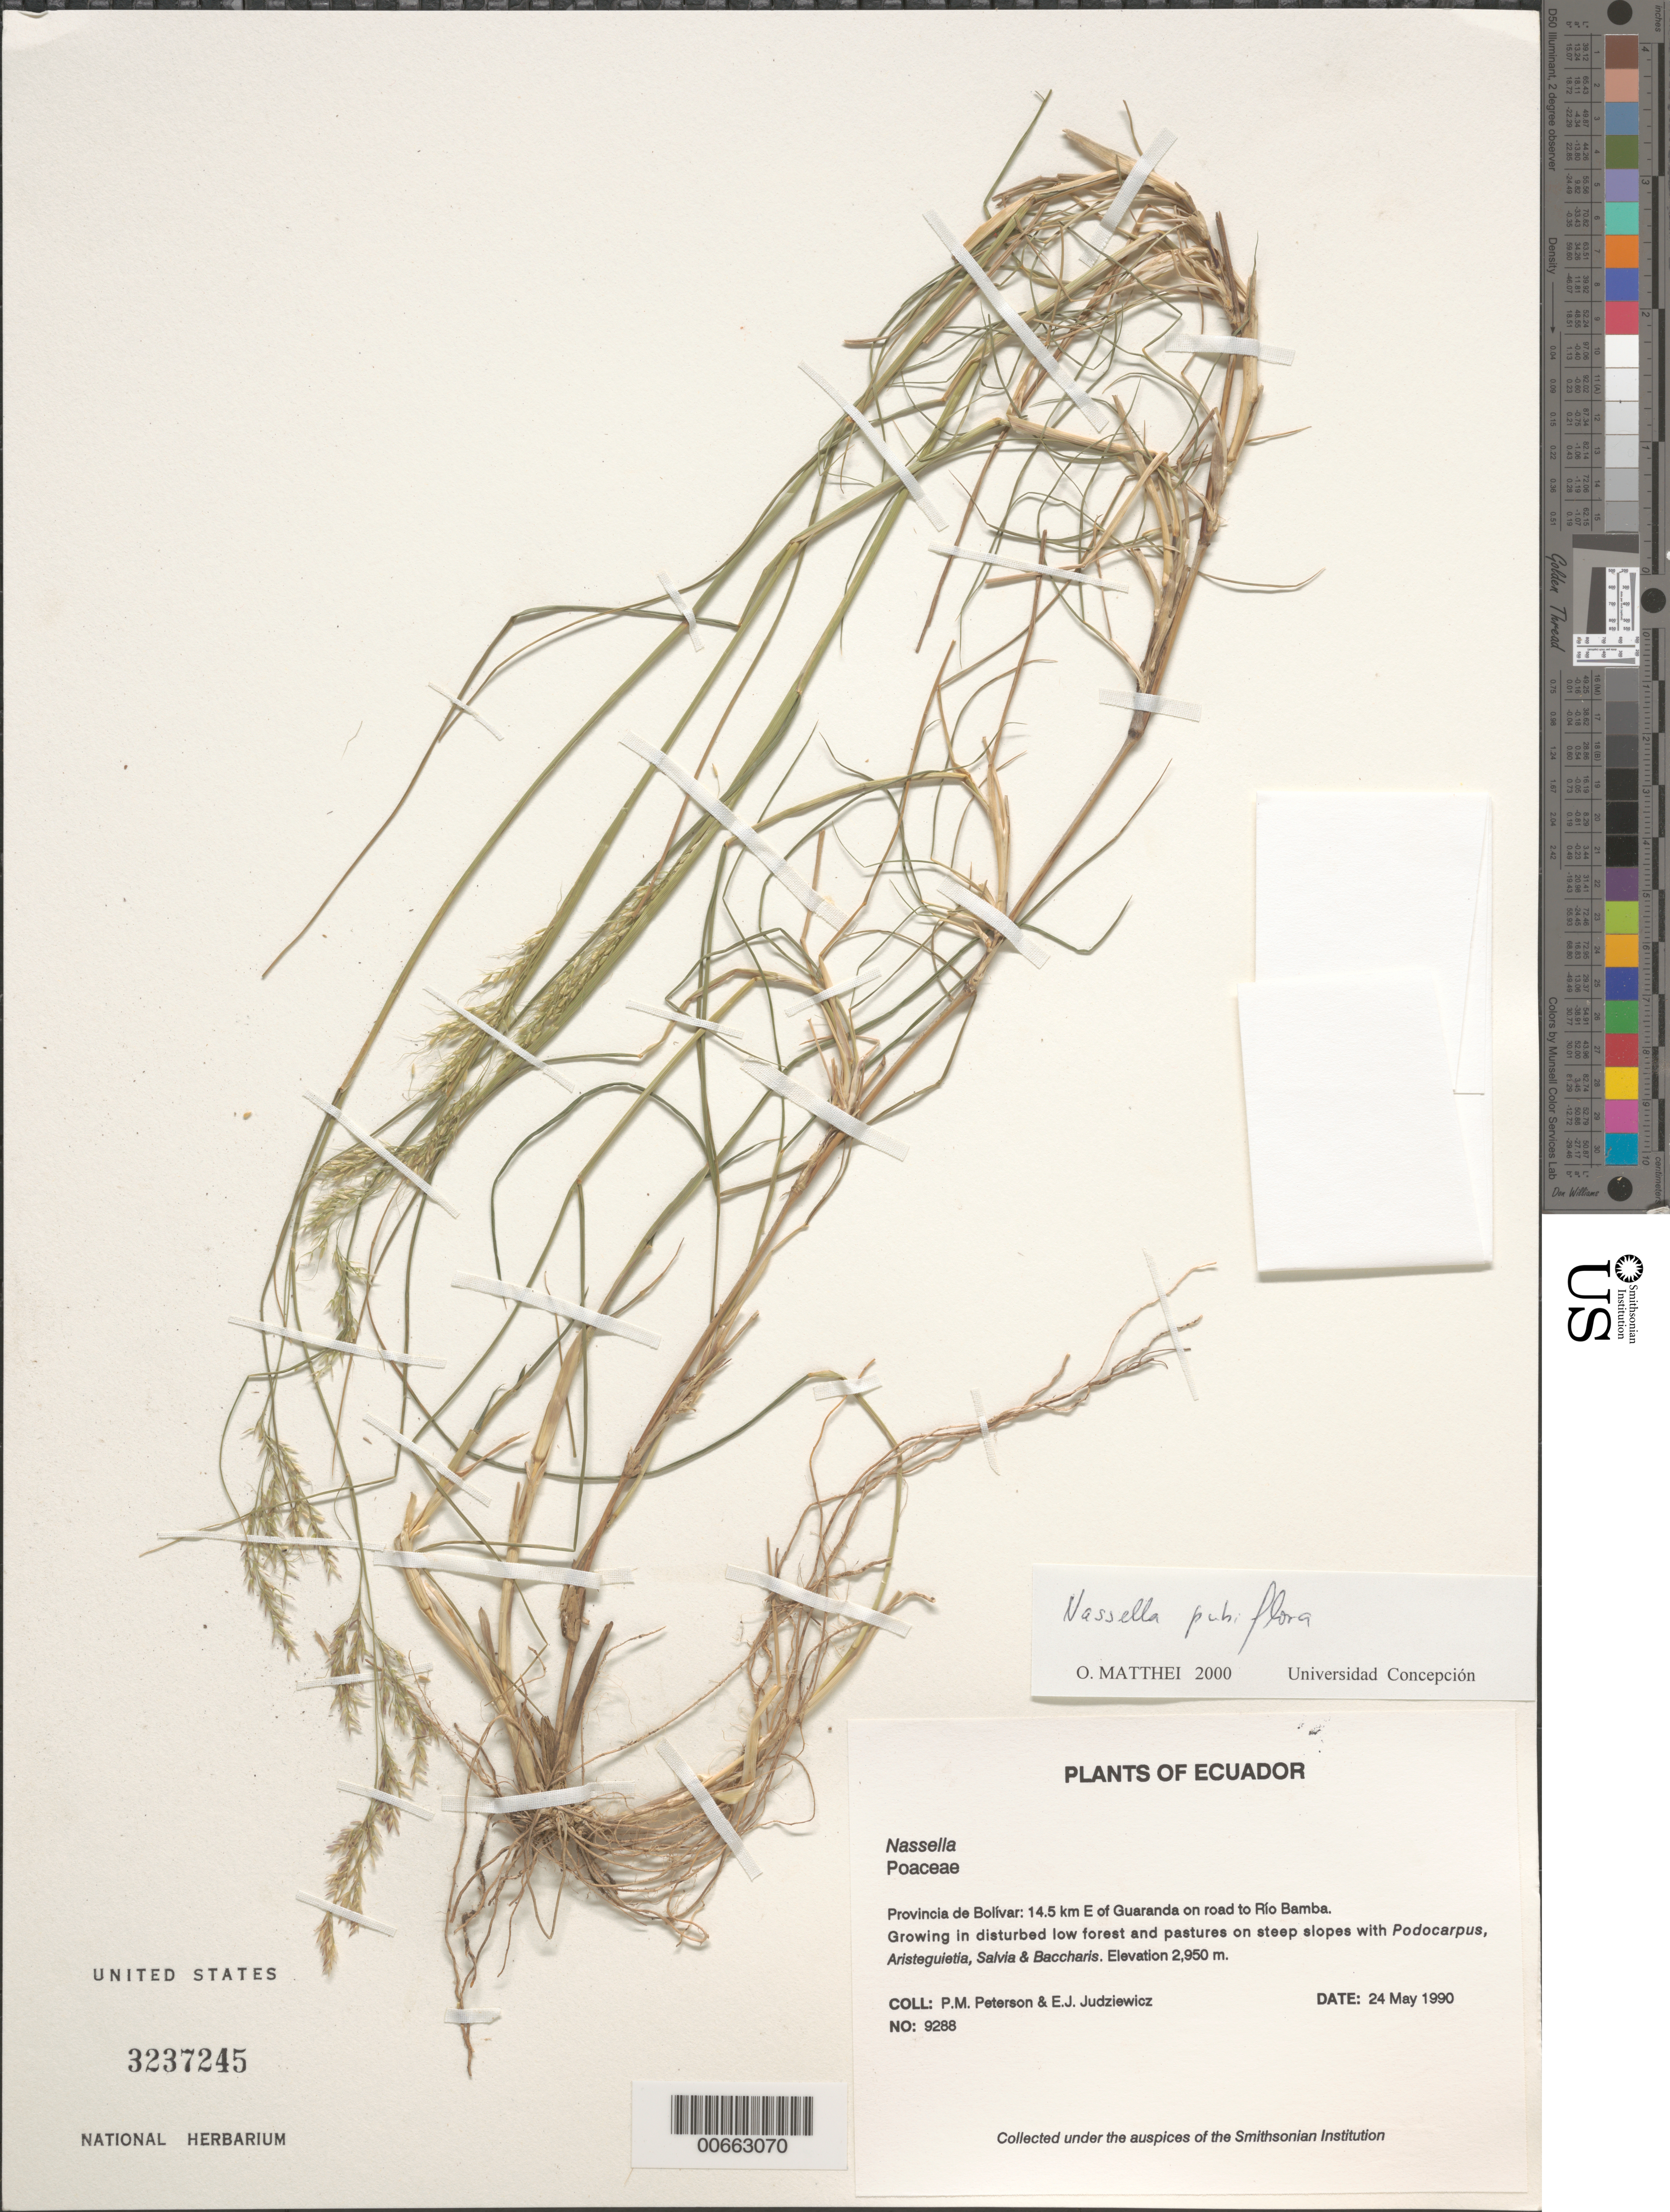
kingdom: Plantae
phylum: Tracheophyta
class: Liliopsida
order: Poales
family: Poaceae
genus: Nassella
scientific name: Nassella pubiflora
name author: (Trin. & Rupr.) É. Desv.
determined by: Matthei, O. R.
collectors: P. M. Peterson & E. J. Judziewicz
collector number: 09288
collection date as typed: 24 May 1990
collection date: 1990-05-24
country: Ecuador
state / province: Bolivar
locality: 14.5 km E of Guaranda on road to Río Bamba.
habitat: Growing in disturbed low forest and pastures on steep slopes with Podocarpus, Aristeguietia, Salvia & Baccharis.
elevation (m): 2950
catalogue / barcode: US 3237245